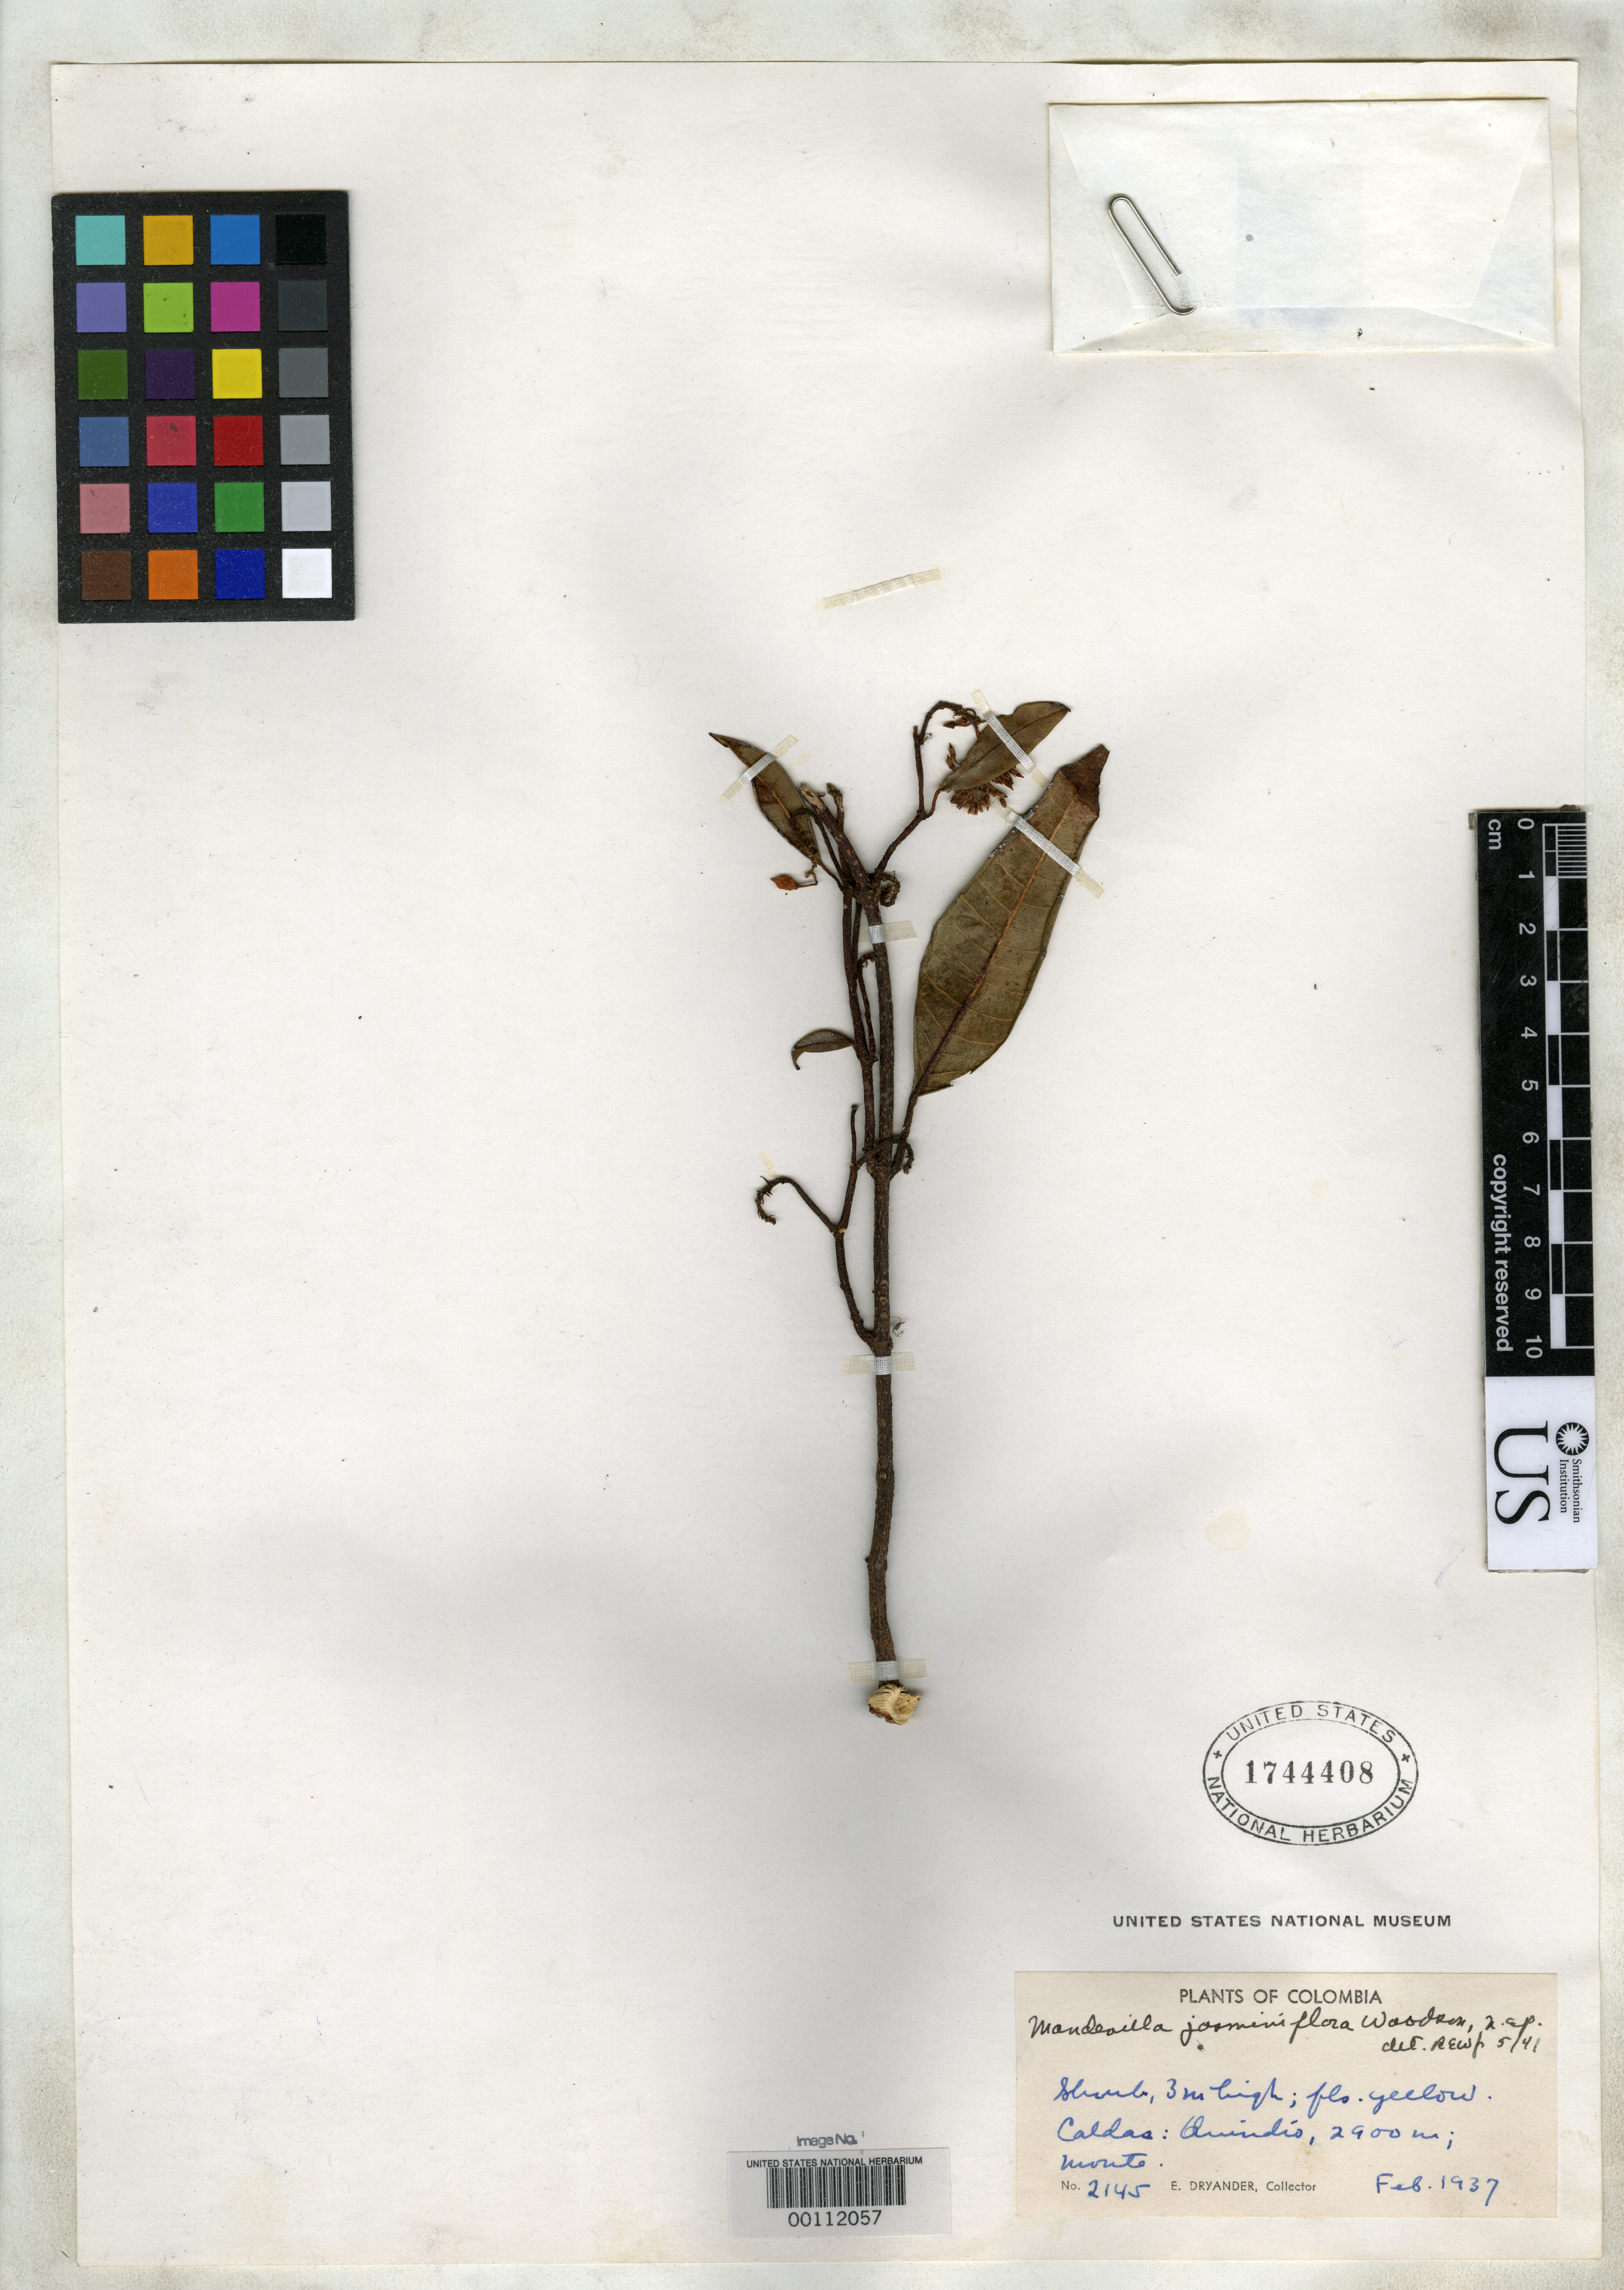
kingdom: Plantae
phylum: Tracheophyta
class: Magnoliopsida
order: Gentianales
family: Apocynaceae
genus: Mandevilla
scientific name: Mandevilla jasminiflora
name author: Woodson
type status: Holotype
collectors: E. I. Dryander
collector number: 2145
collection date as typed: Feb 1937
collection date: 1937-02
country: Colombia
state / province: Caldas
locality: Quindo.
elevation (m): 2900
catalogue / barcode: US 1744408